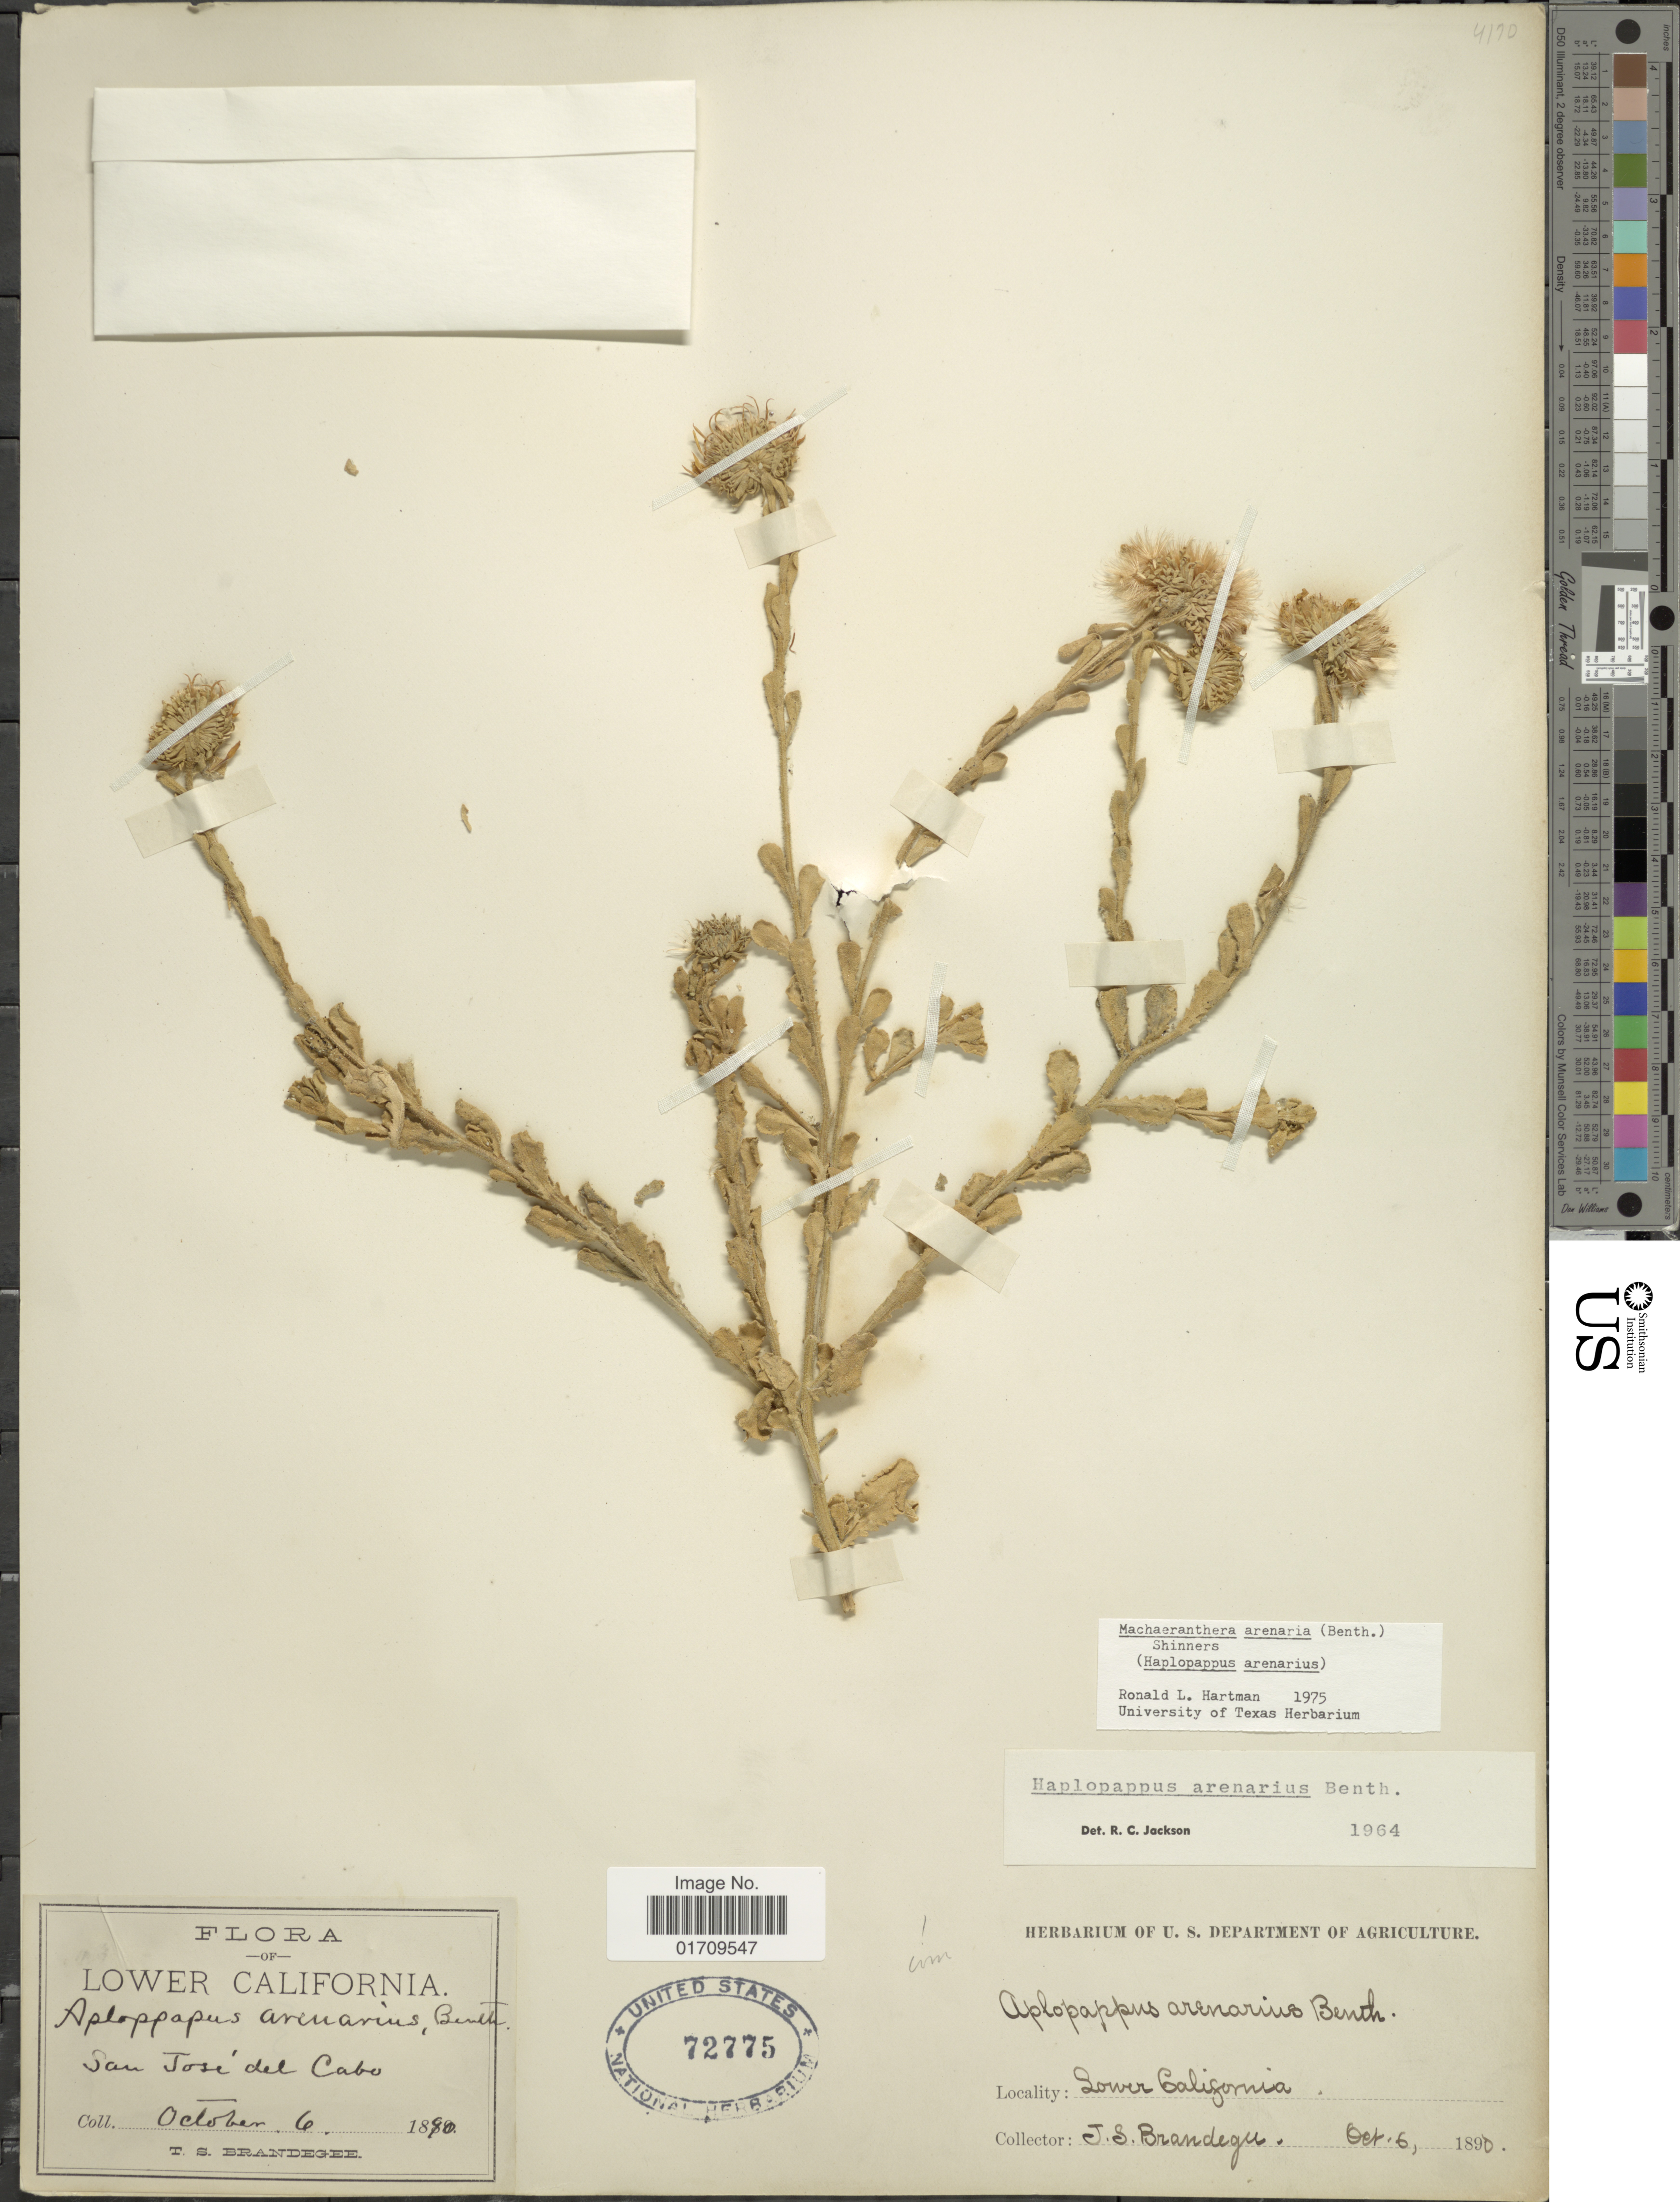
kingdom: Plantae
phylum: Tracheophyta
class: Magnoliopsida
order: Asterales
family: Asteraceae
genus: Machaeranthera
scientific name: Machaeranthera arenaria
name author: (Benth.) Shinners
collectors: T. S. Brandegee (herbarium)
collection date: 1890-10-06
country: Mexico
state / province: Baja California Sur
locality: Lower California, San Jose del Cabo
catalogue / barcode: US 72775